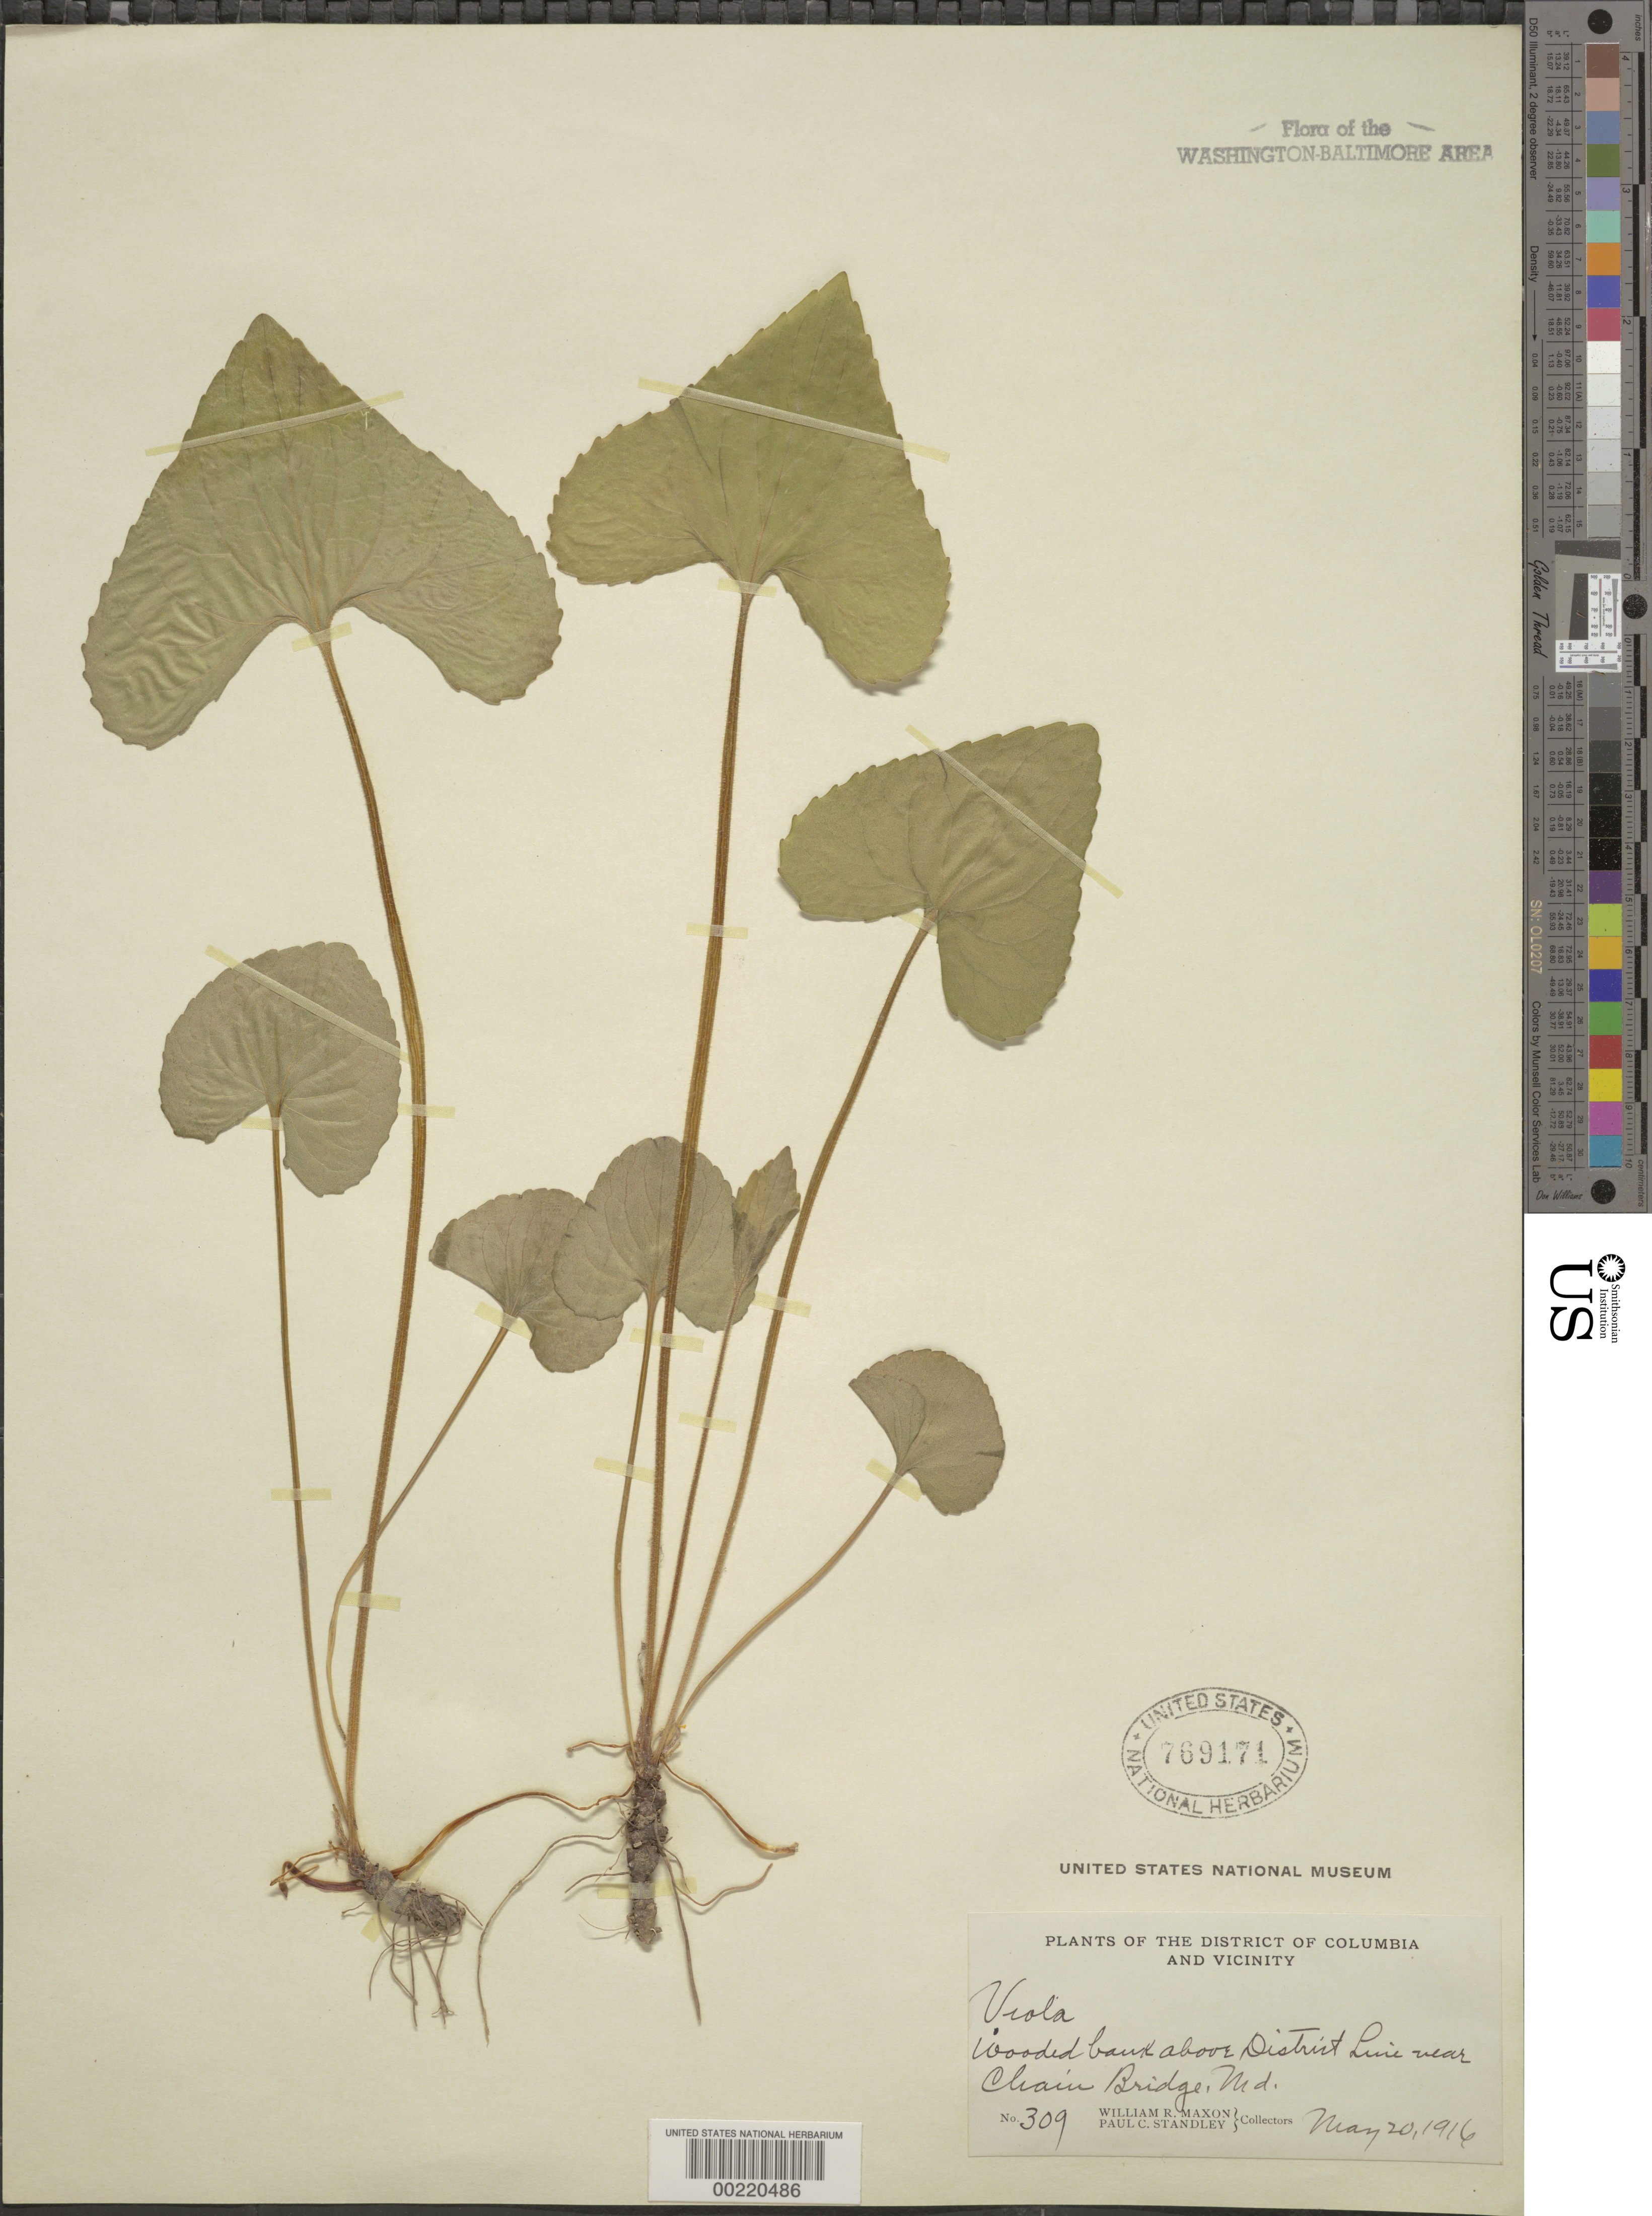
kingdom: Plantae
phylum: Tracheophyta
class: Magnoliopsida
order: Malpighiales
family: Violaceae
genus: Viola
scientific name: Viola sp.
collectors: W. R. Maxon & P. C. Standley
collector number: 309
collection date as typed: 20 May 1916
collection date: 1916-05-20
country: United States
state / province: Maryland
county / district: Montgomery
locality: Above District Line, Chain Bridge vicinity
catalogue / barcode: US 769171